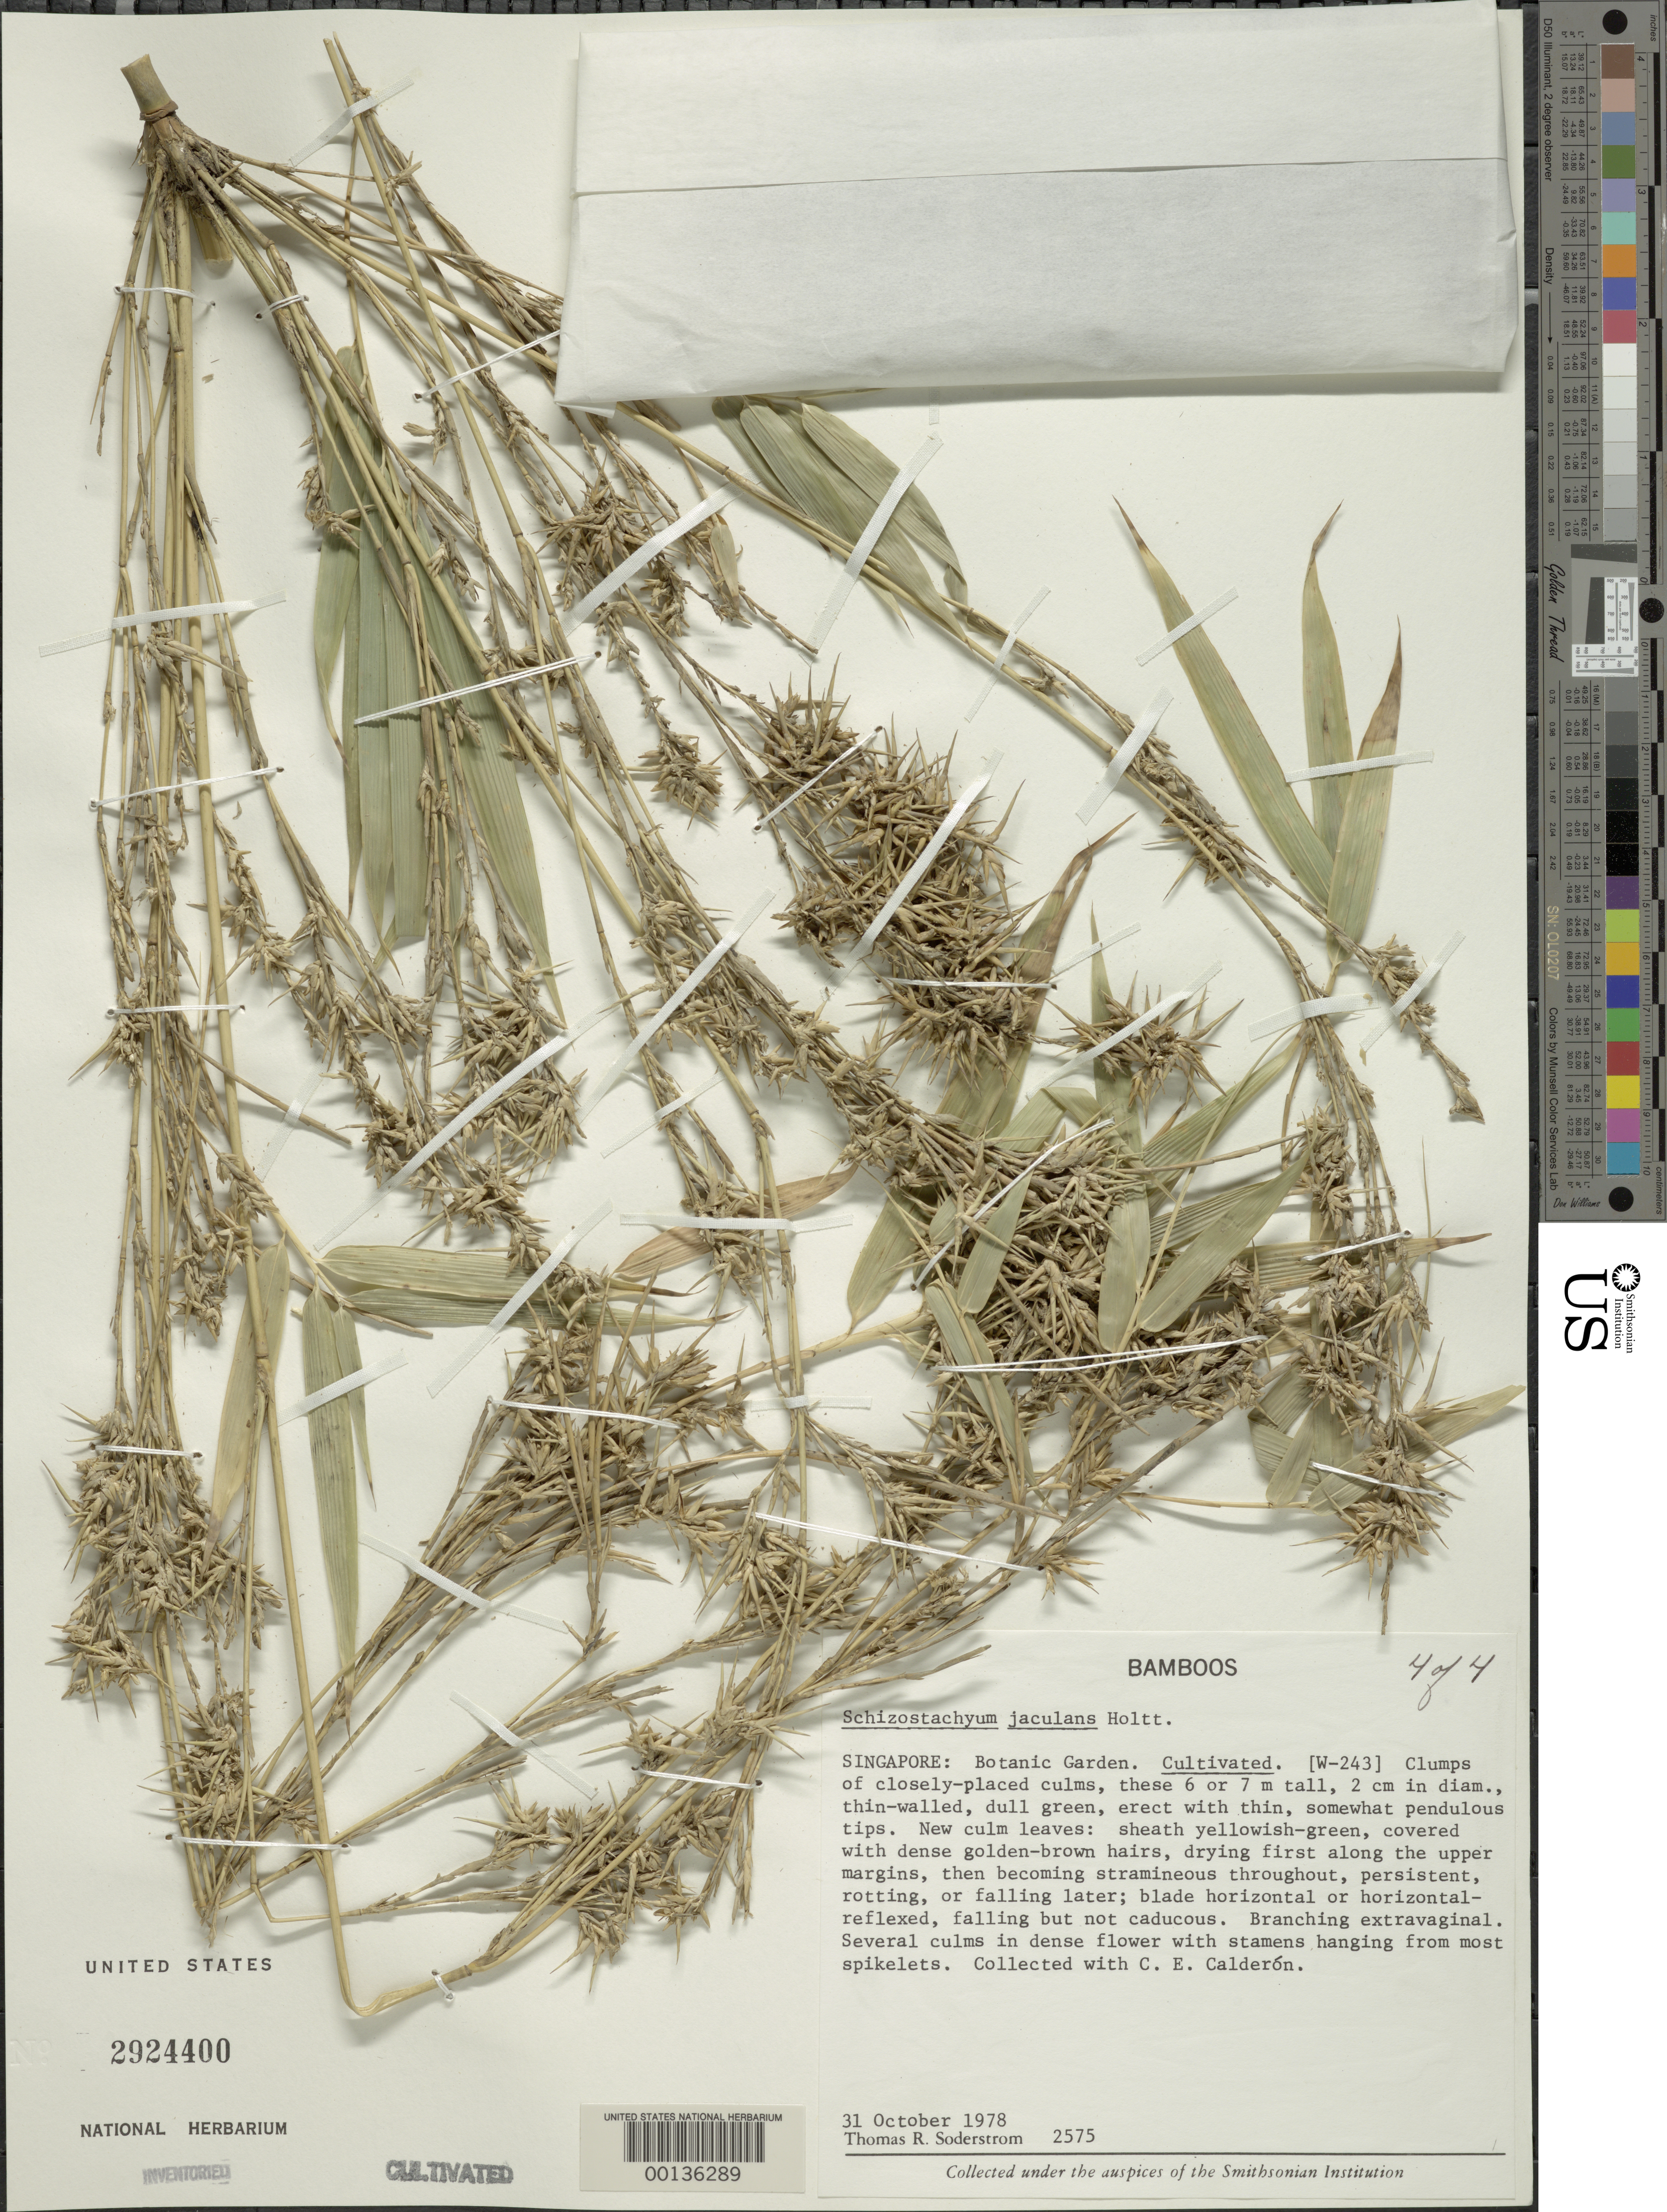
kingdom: Plantae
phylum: Tracheophyta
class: Liliopsida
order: Poales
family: Poaceae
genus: Schizostachyum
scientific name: Schizostachyum jaculans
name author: Holttum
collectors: T. R. Soderstrom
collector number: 2575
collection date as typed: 31 Oct 1978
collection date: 1978-10-31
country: Singapore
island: Singapore Island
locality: Botanic garden [Malay Peninsula]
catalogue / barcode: US 2924400